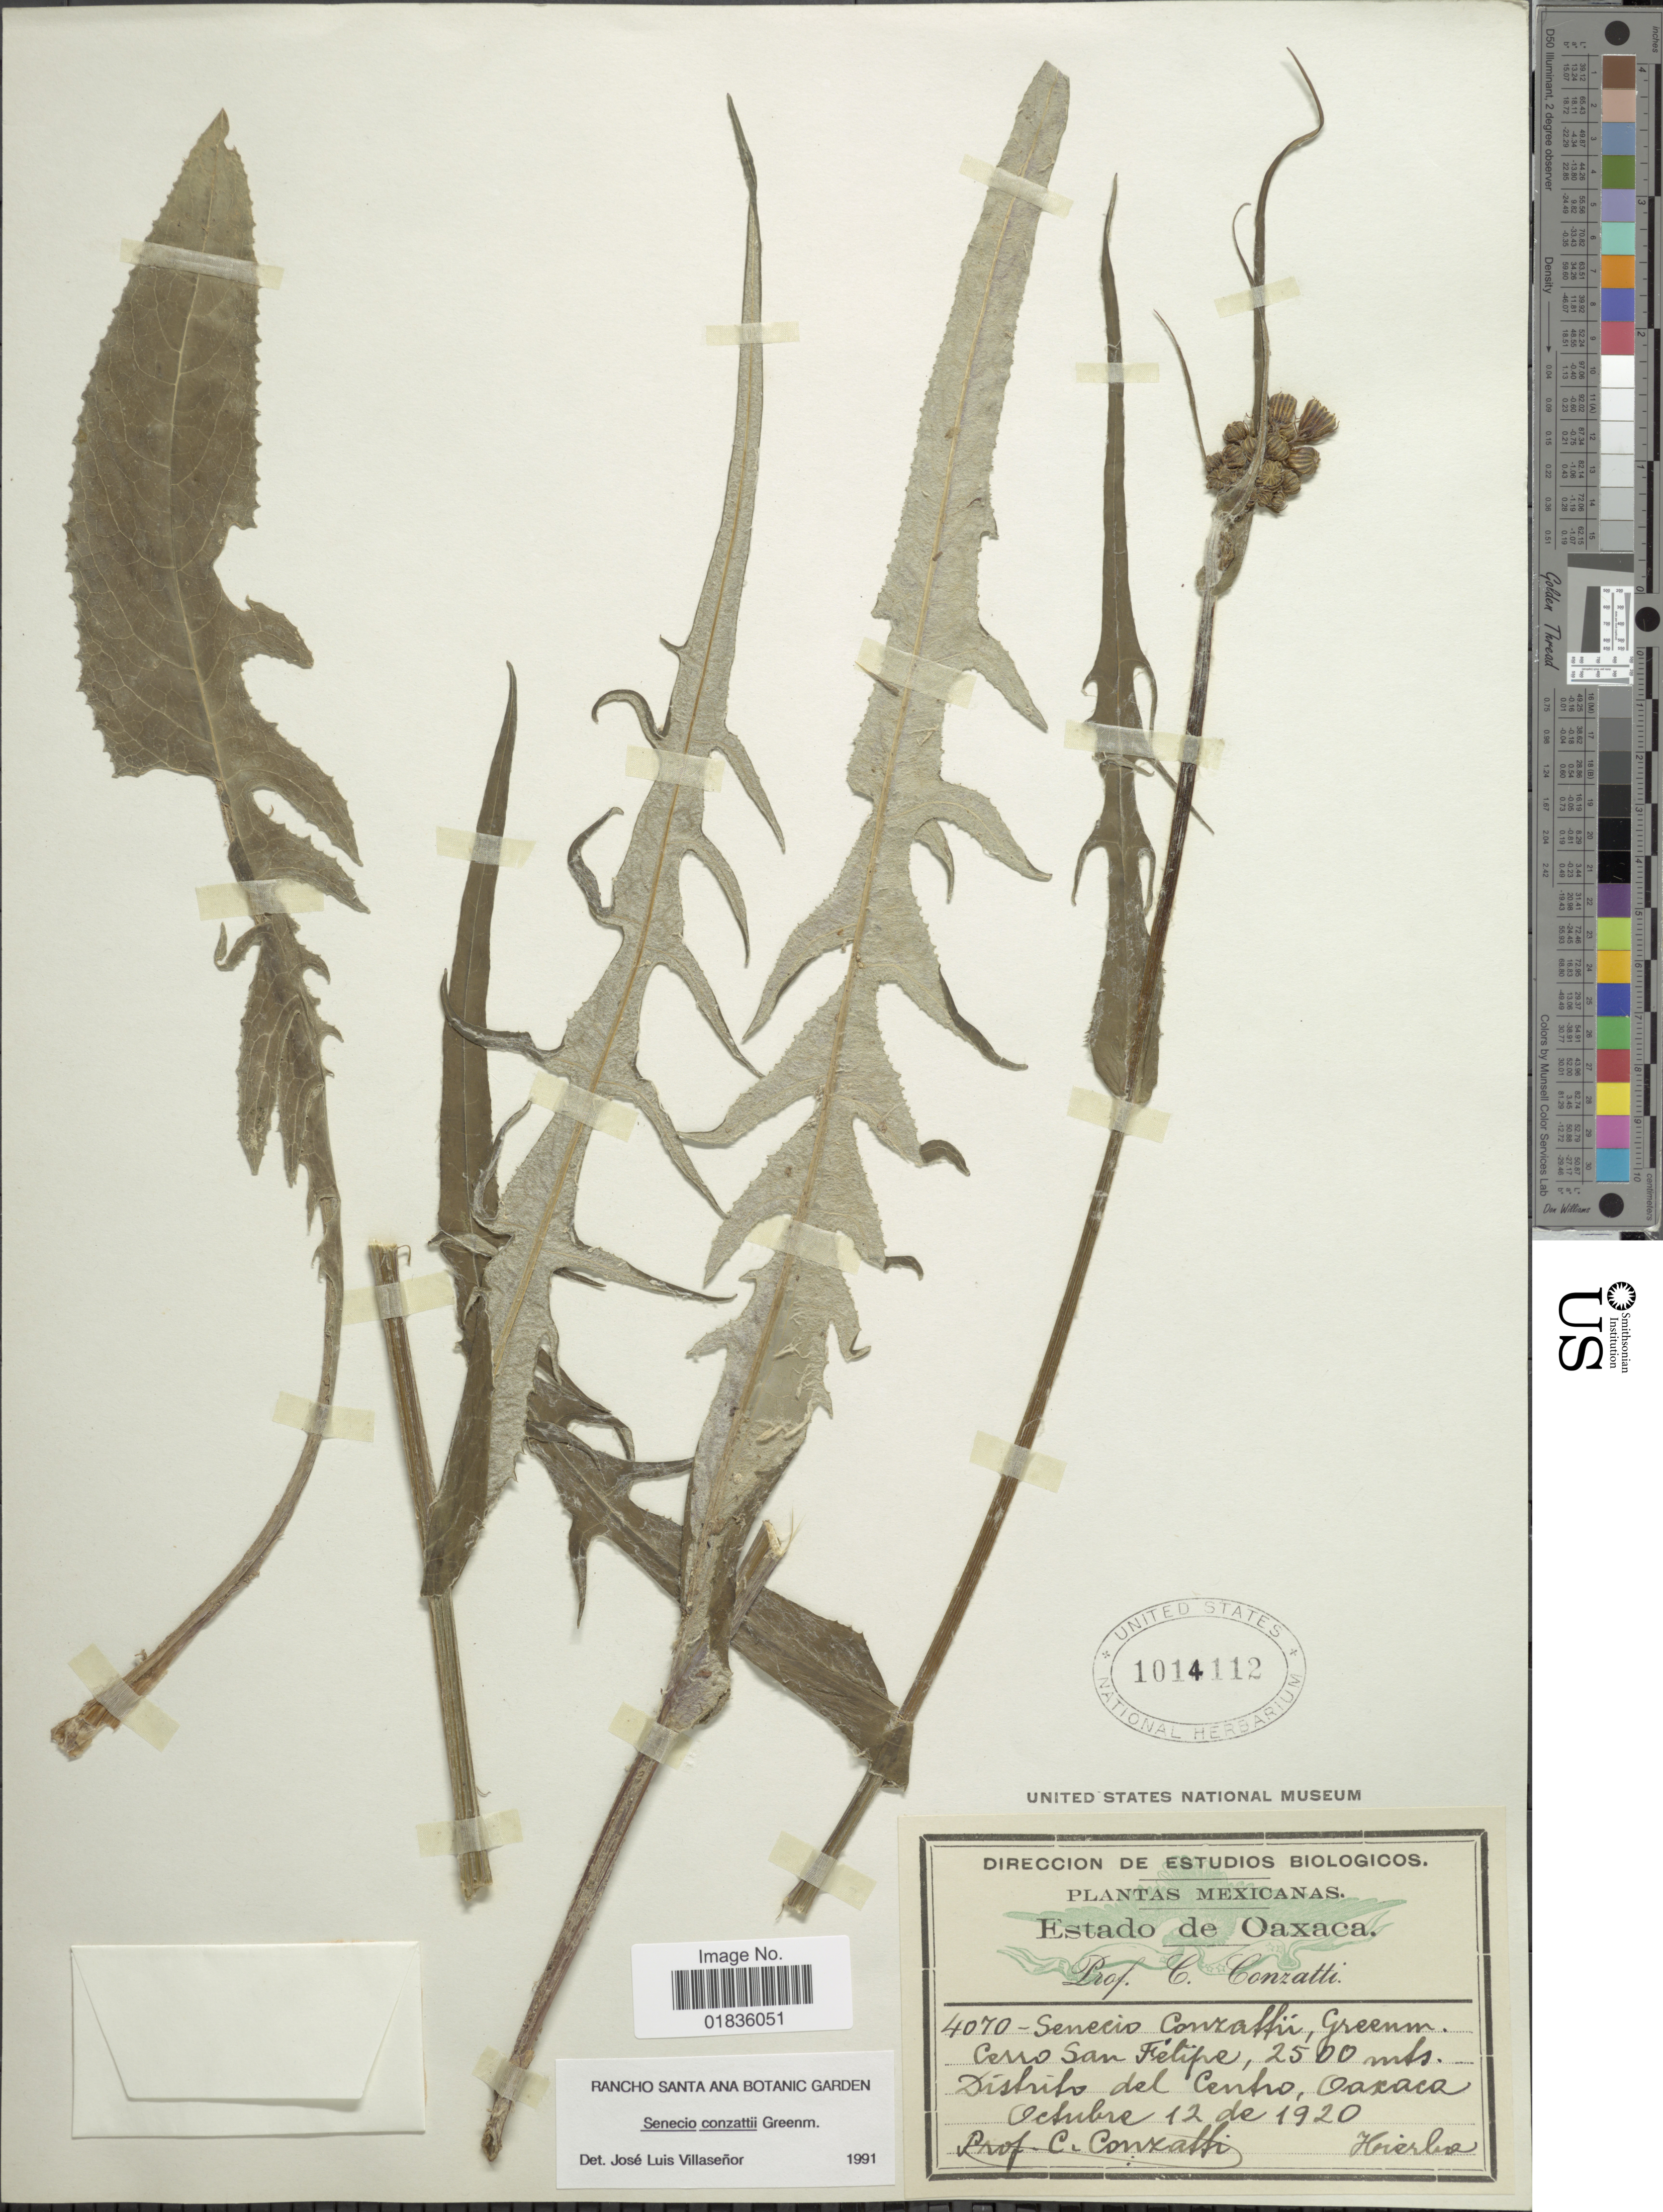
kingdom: Plantae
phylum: Tracheophyta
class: Magnoliopsida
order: Asterales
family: Asteraceae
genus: Senecio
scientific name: Senecio conzattii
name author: Greenm.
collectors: C. Conzatti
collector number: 4070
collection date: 1920-10-12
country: Mexico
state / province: Oaxaca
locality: Distrito del Centro, Cerro San Felipe.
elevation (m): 2500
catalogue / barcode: US 1014112